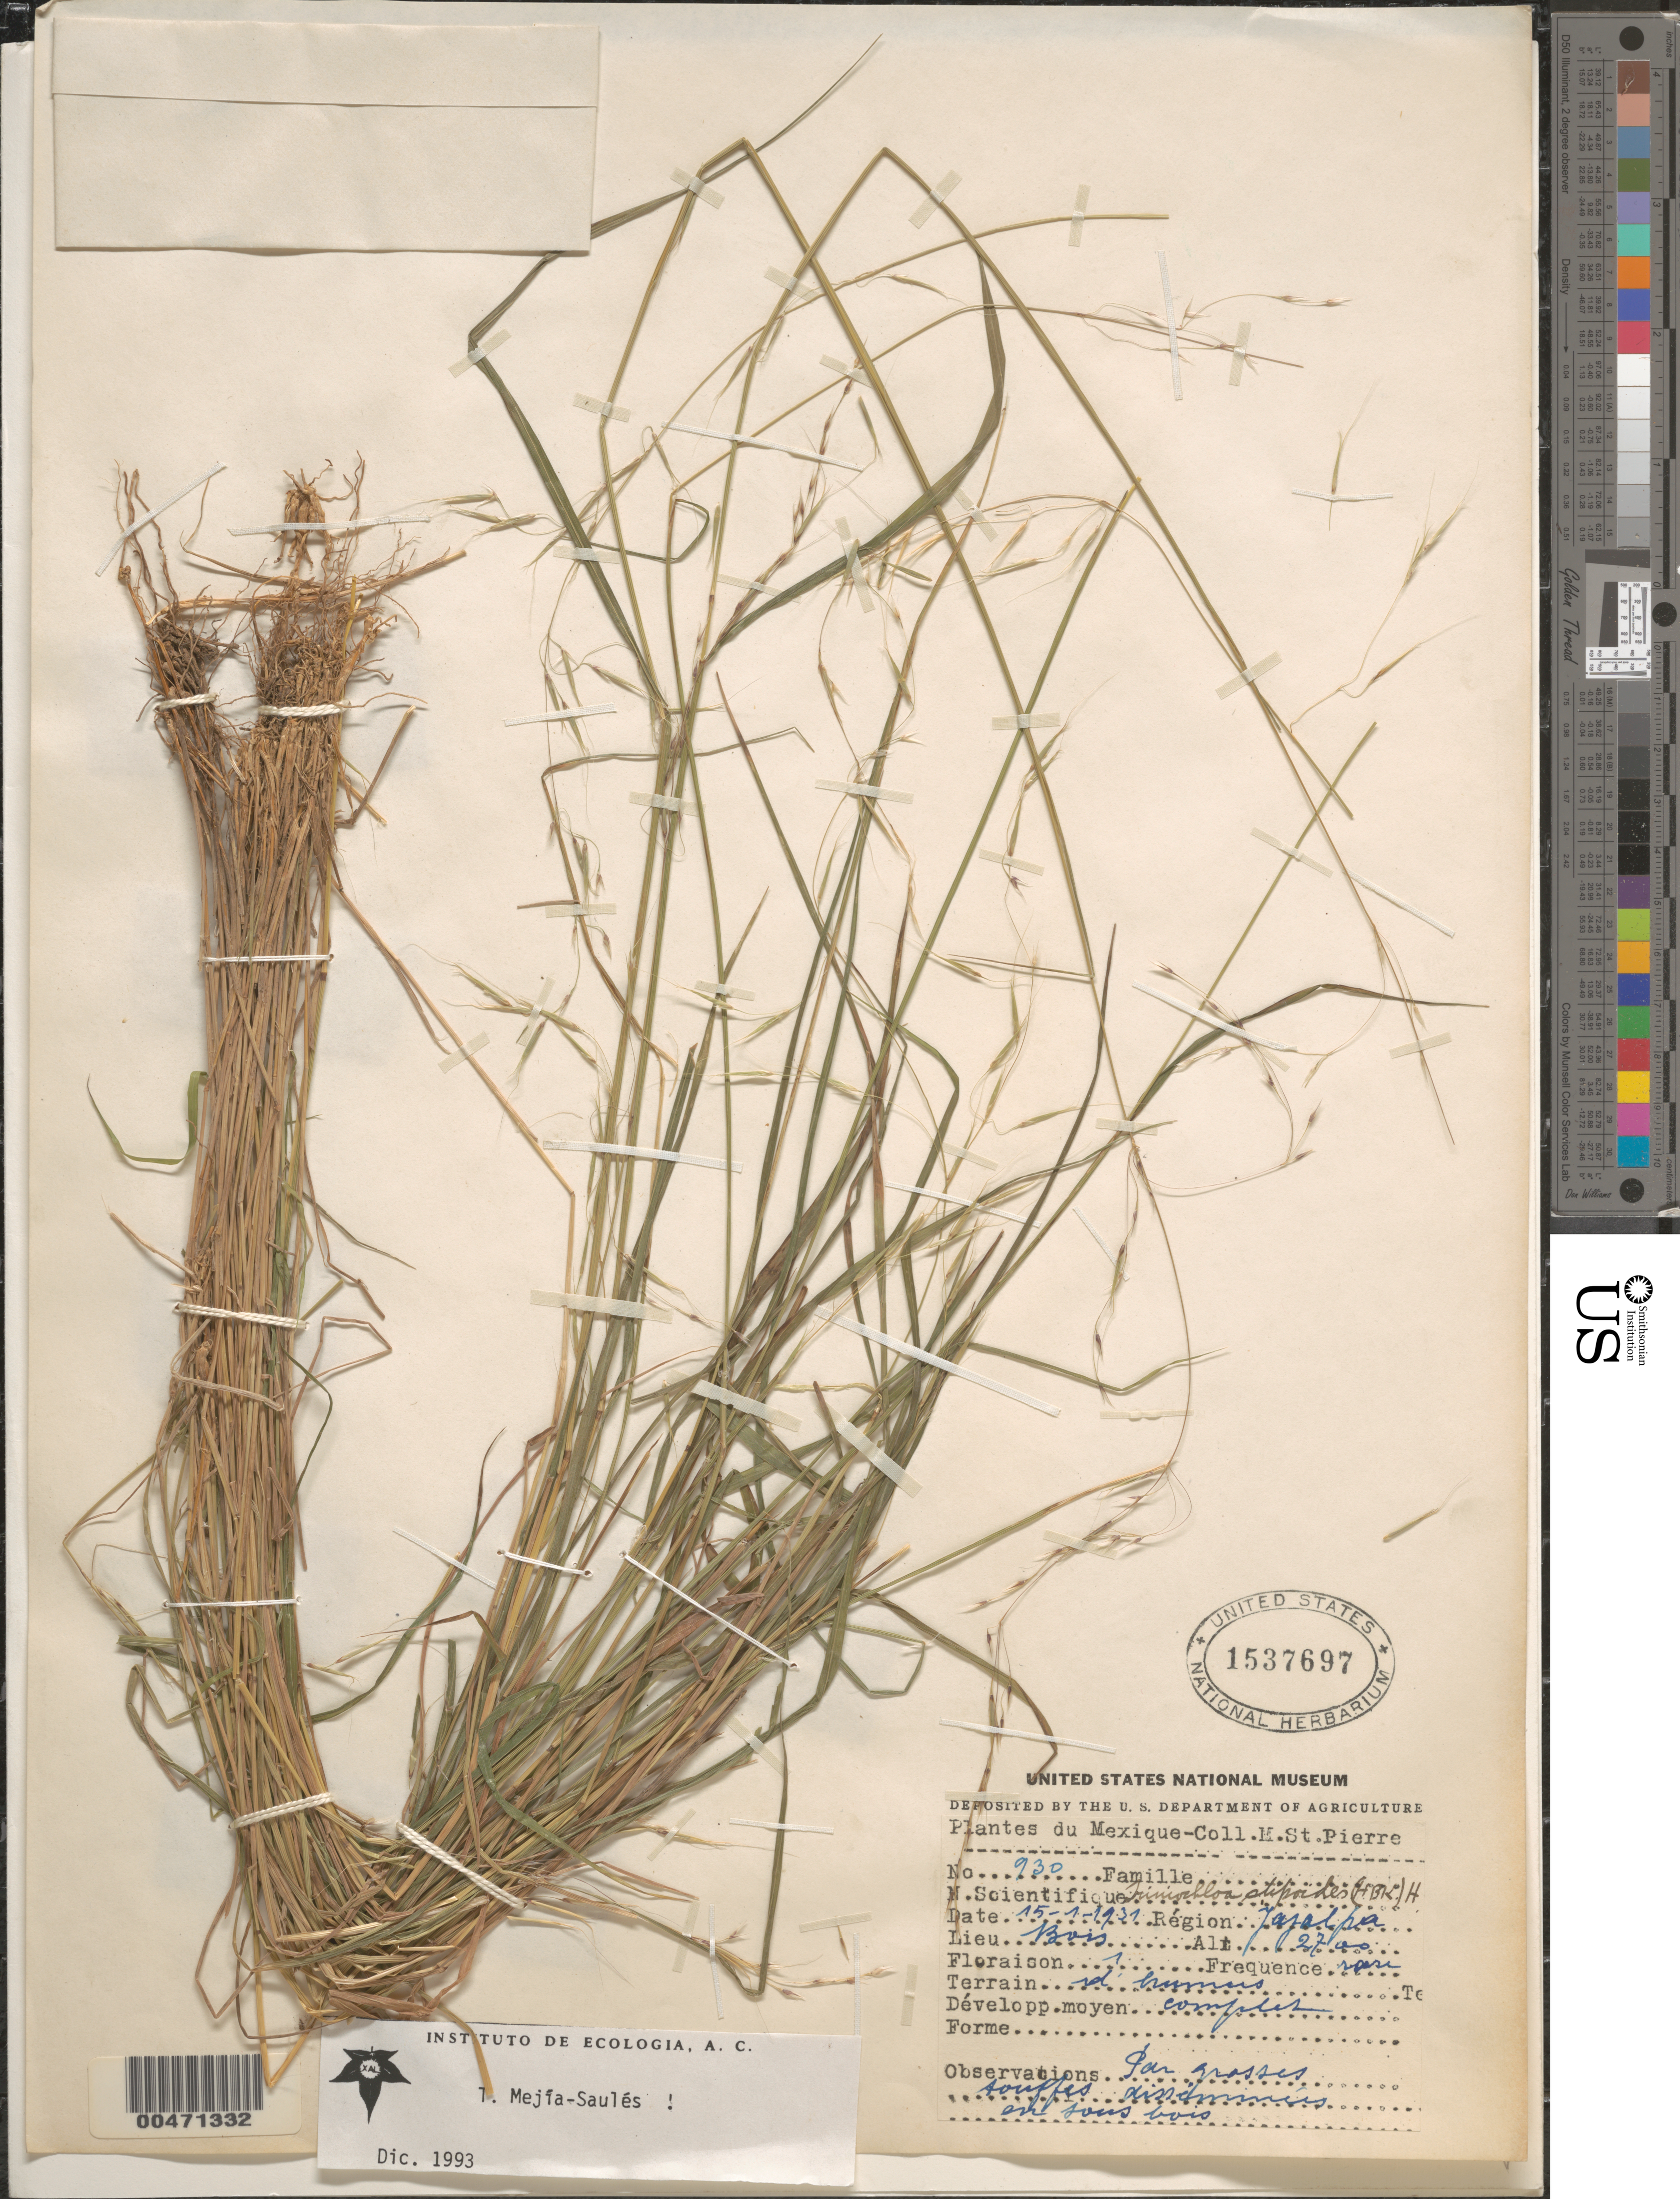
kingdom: Plantae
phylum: Tracheophyta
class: Liliopsida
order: Poales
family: Poaceae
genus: Triniochloa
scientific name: Triniochloa stipoides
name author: (Kunth) Hitchc.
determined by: Mejía-Sauls, M. T.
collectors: M. Saint-Pierre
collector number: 930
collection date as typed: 15 Jan 1931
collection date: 1931-01-15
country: Mexico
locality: Jajalpa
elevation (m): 2700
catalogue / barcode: US 1537697